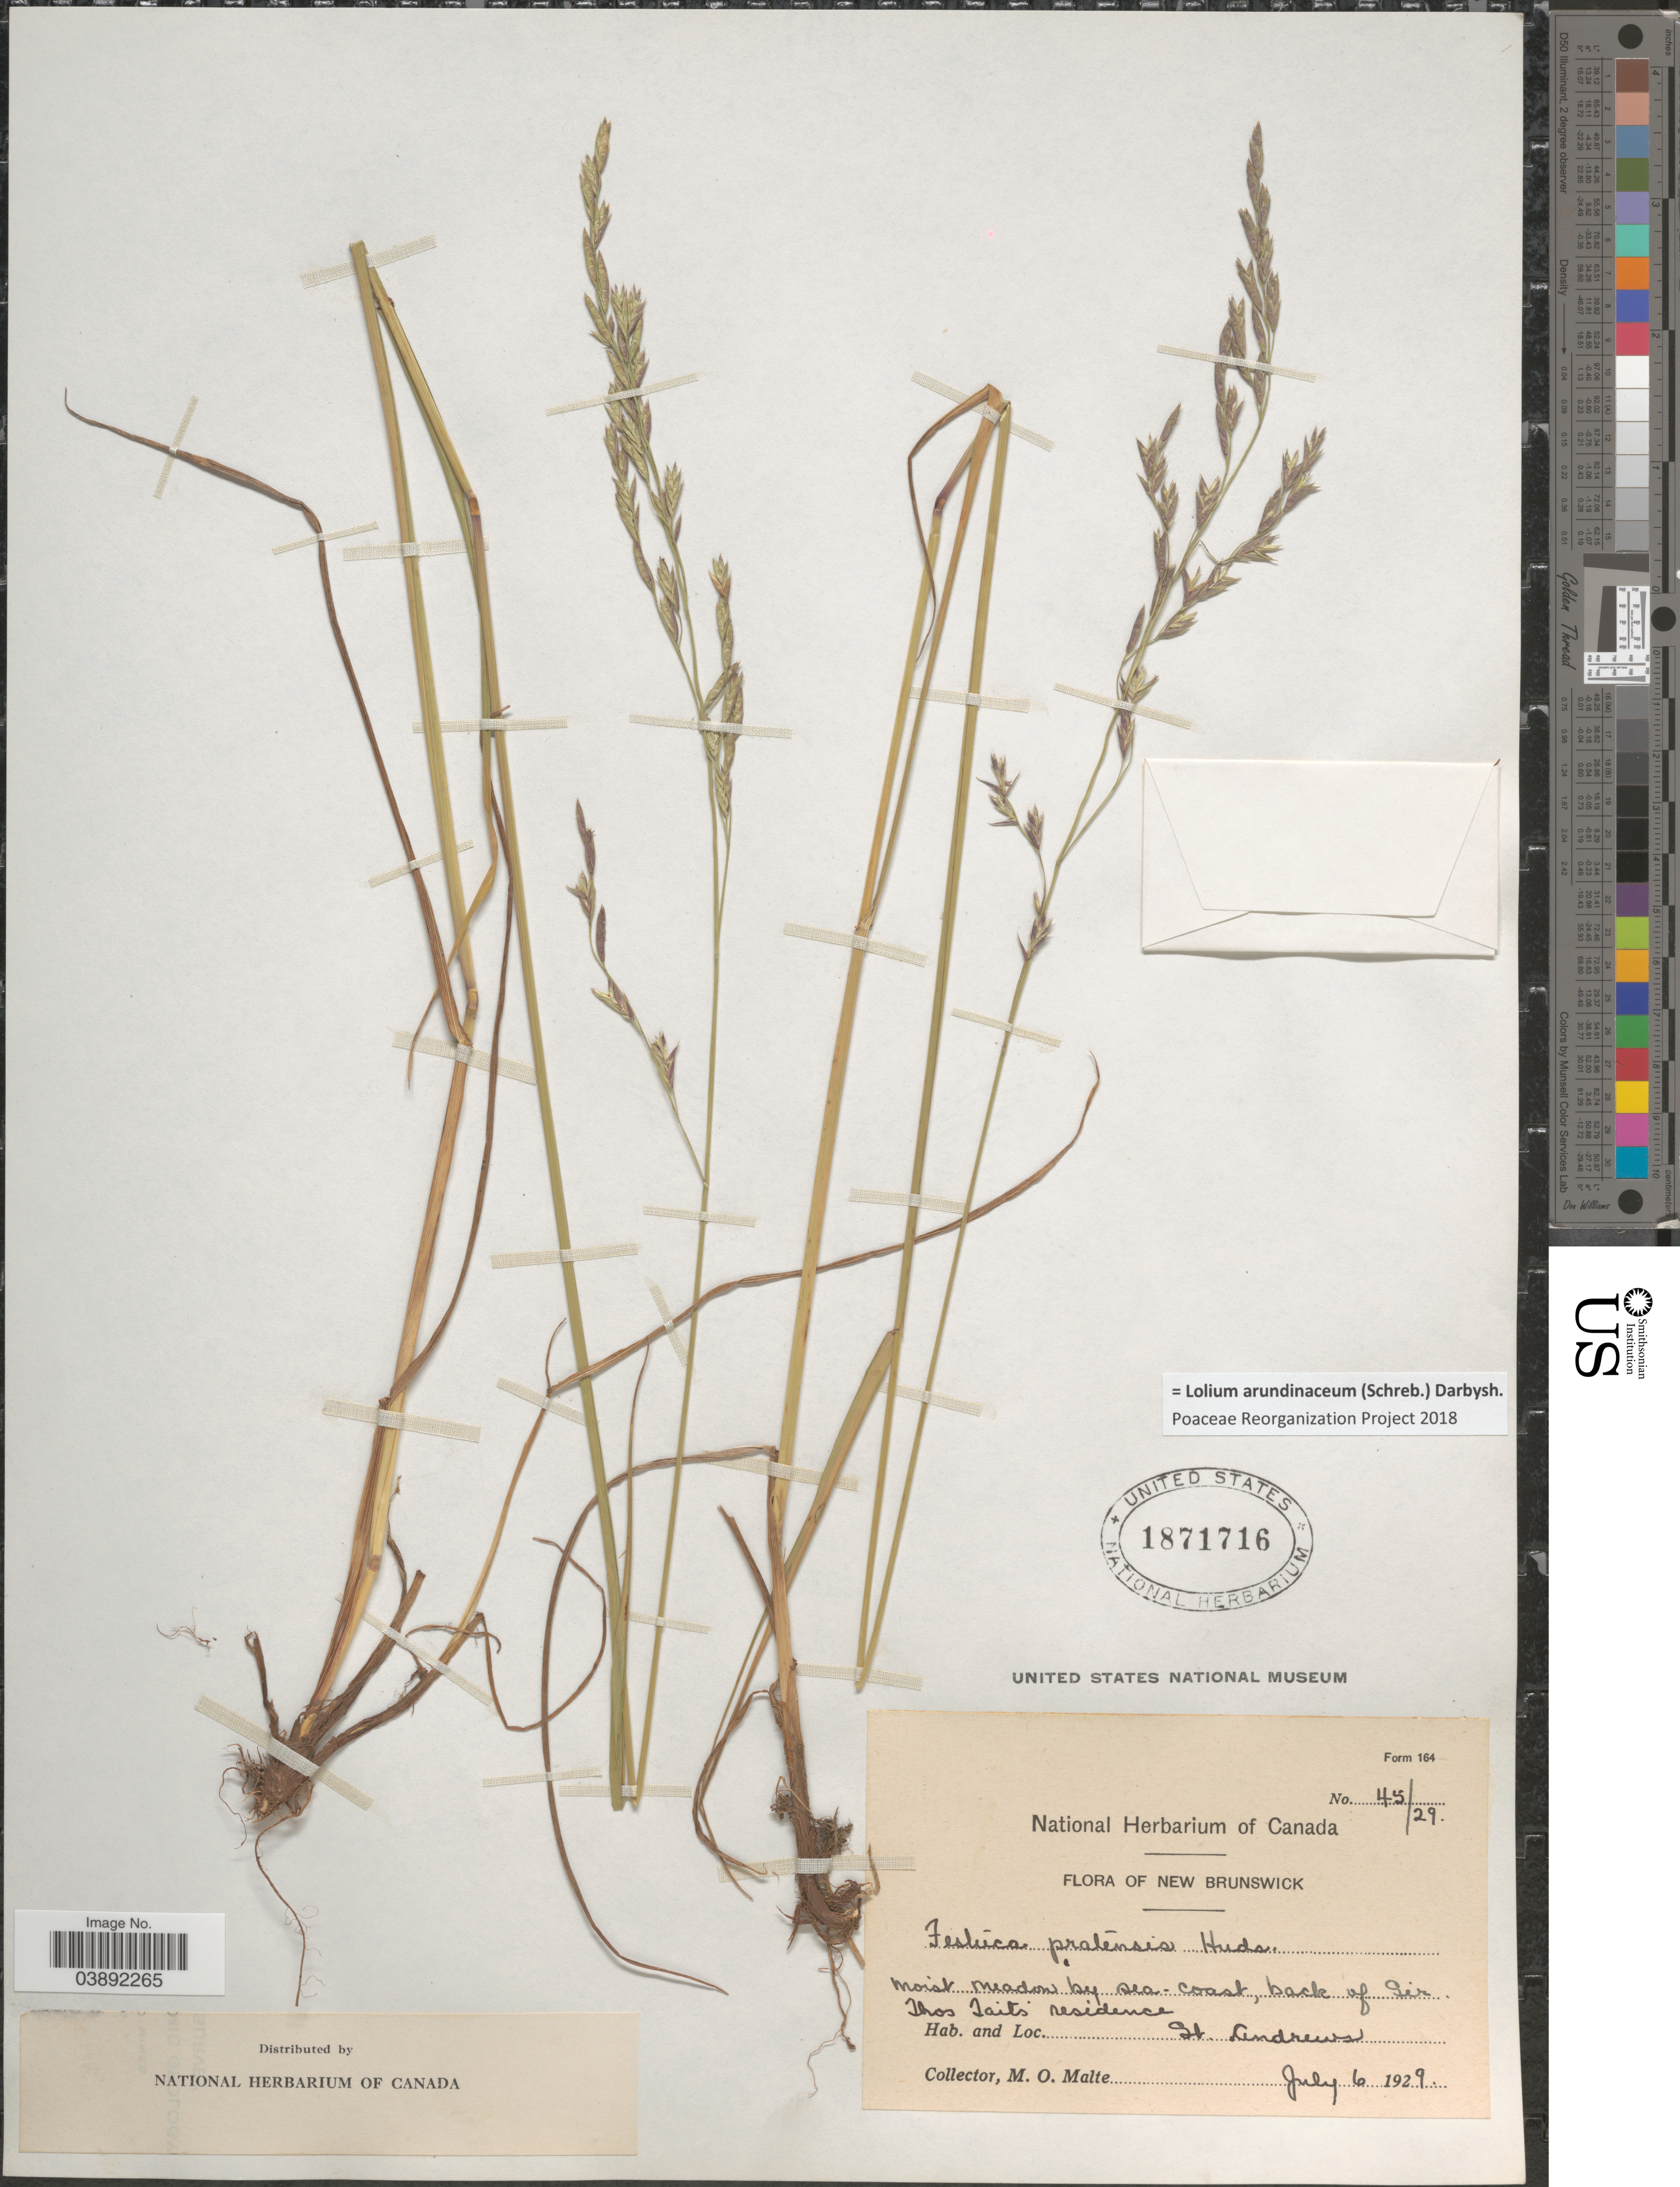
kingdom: Plantae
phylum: Tracheophyta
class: Liliopsida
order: Poales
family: Poaceae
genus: Lolium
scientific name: Lolium arundinaceum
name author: (Schreb.) Darbysh.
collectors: M. O. Malte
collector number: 45/29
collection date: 1929-07-06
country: Canada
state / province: New Brunswick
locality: Moist meadows by sea-coast, back of Sir. Thos Taits residence. St Andrews.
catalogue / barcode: US 1871716